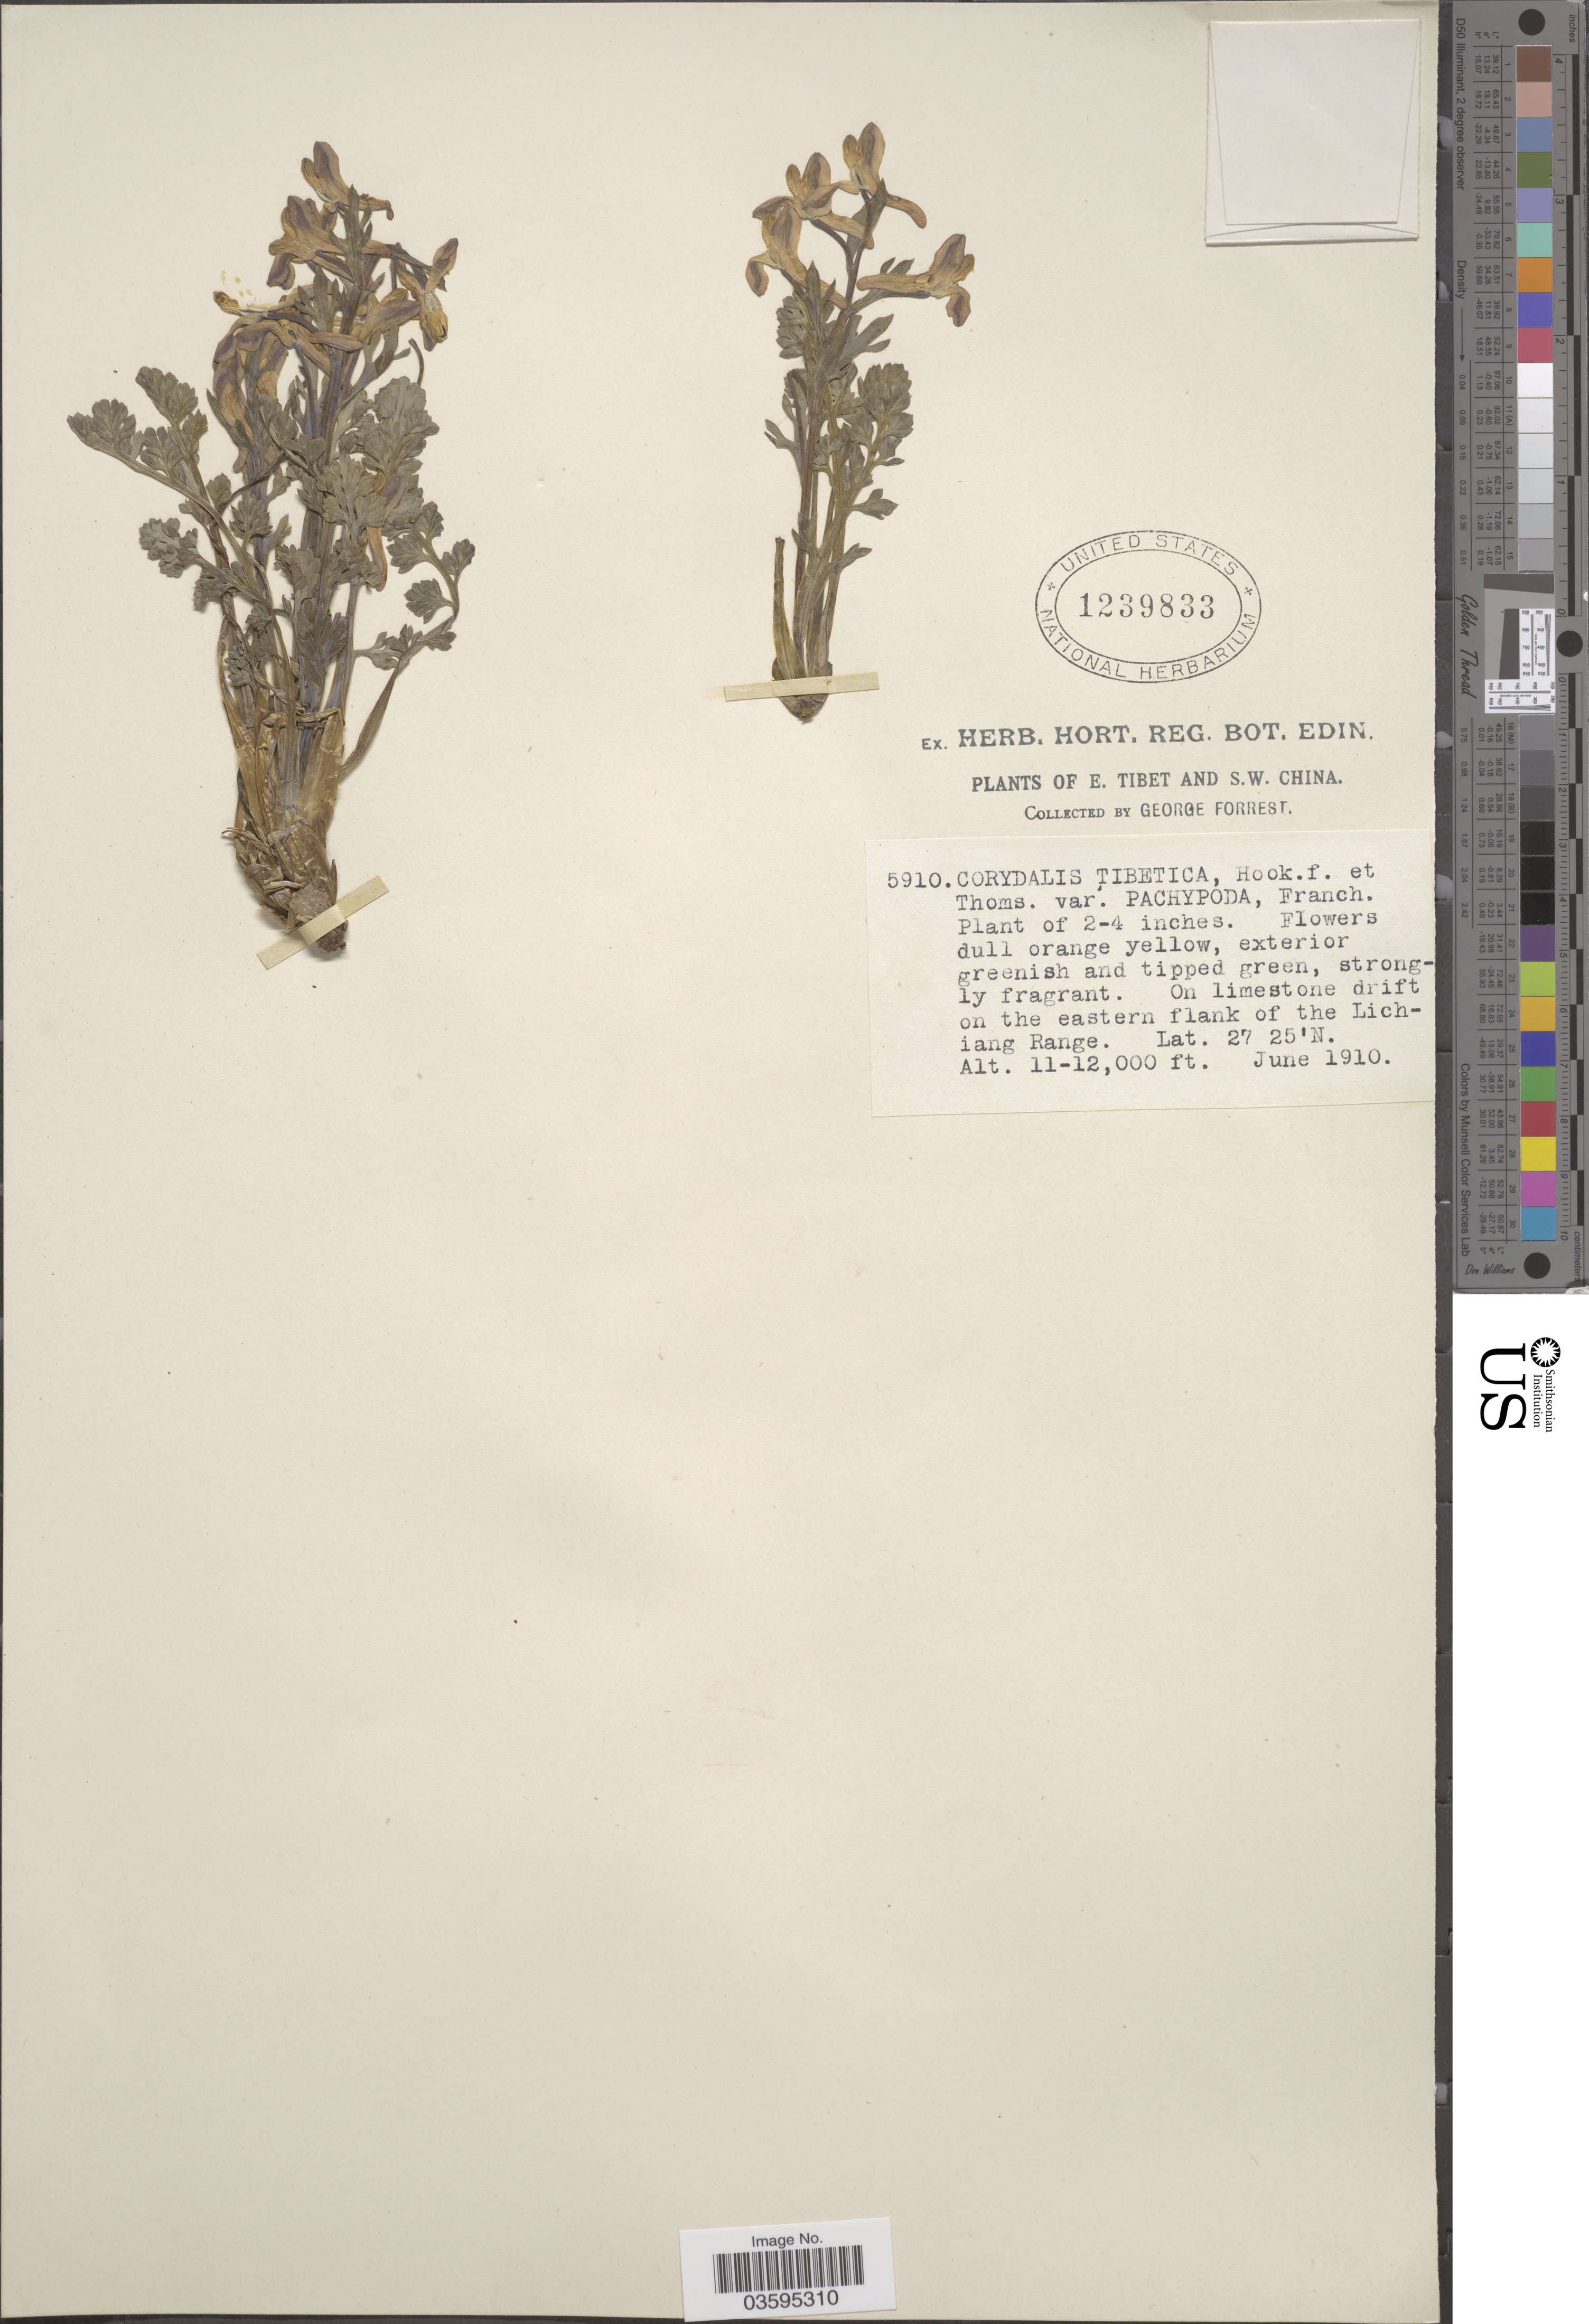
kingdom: Plantae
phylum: Tracheophyta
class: Magnoliopsida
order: Ranunculales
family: Papaveraceae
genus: Corydalis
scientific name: Corydalis tibetica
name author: Hook. f. & Thomson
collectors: G. Forrest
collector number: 5910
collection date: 1910-06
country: China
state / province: Xizang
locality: E. Tibet and S.W. China. On limestone drift on the eastern flank of the Lichiang Range.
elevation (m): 3353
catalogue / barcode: US 1239833